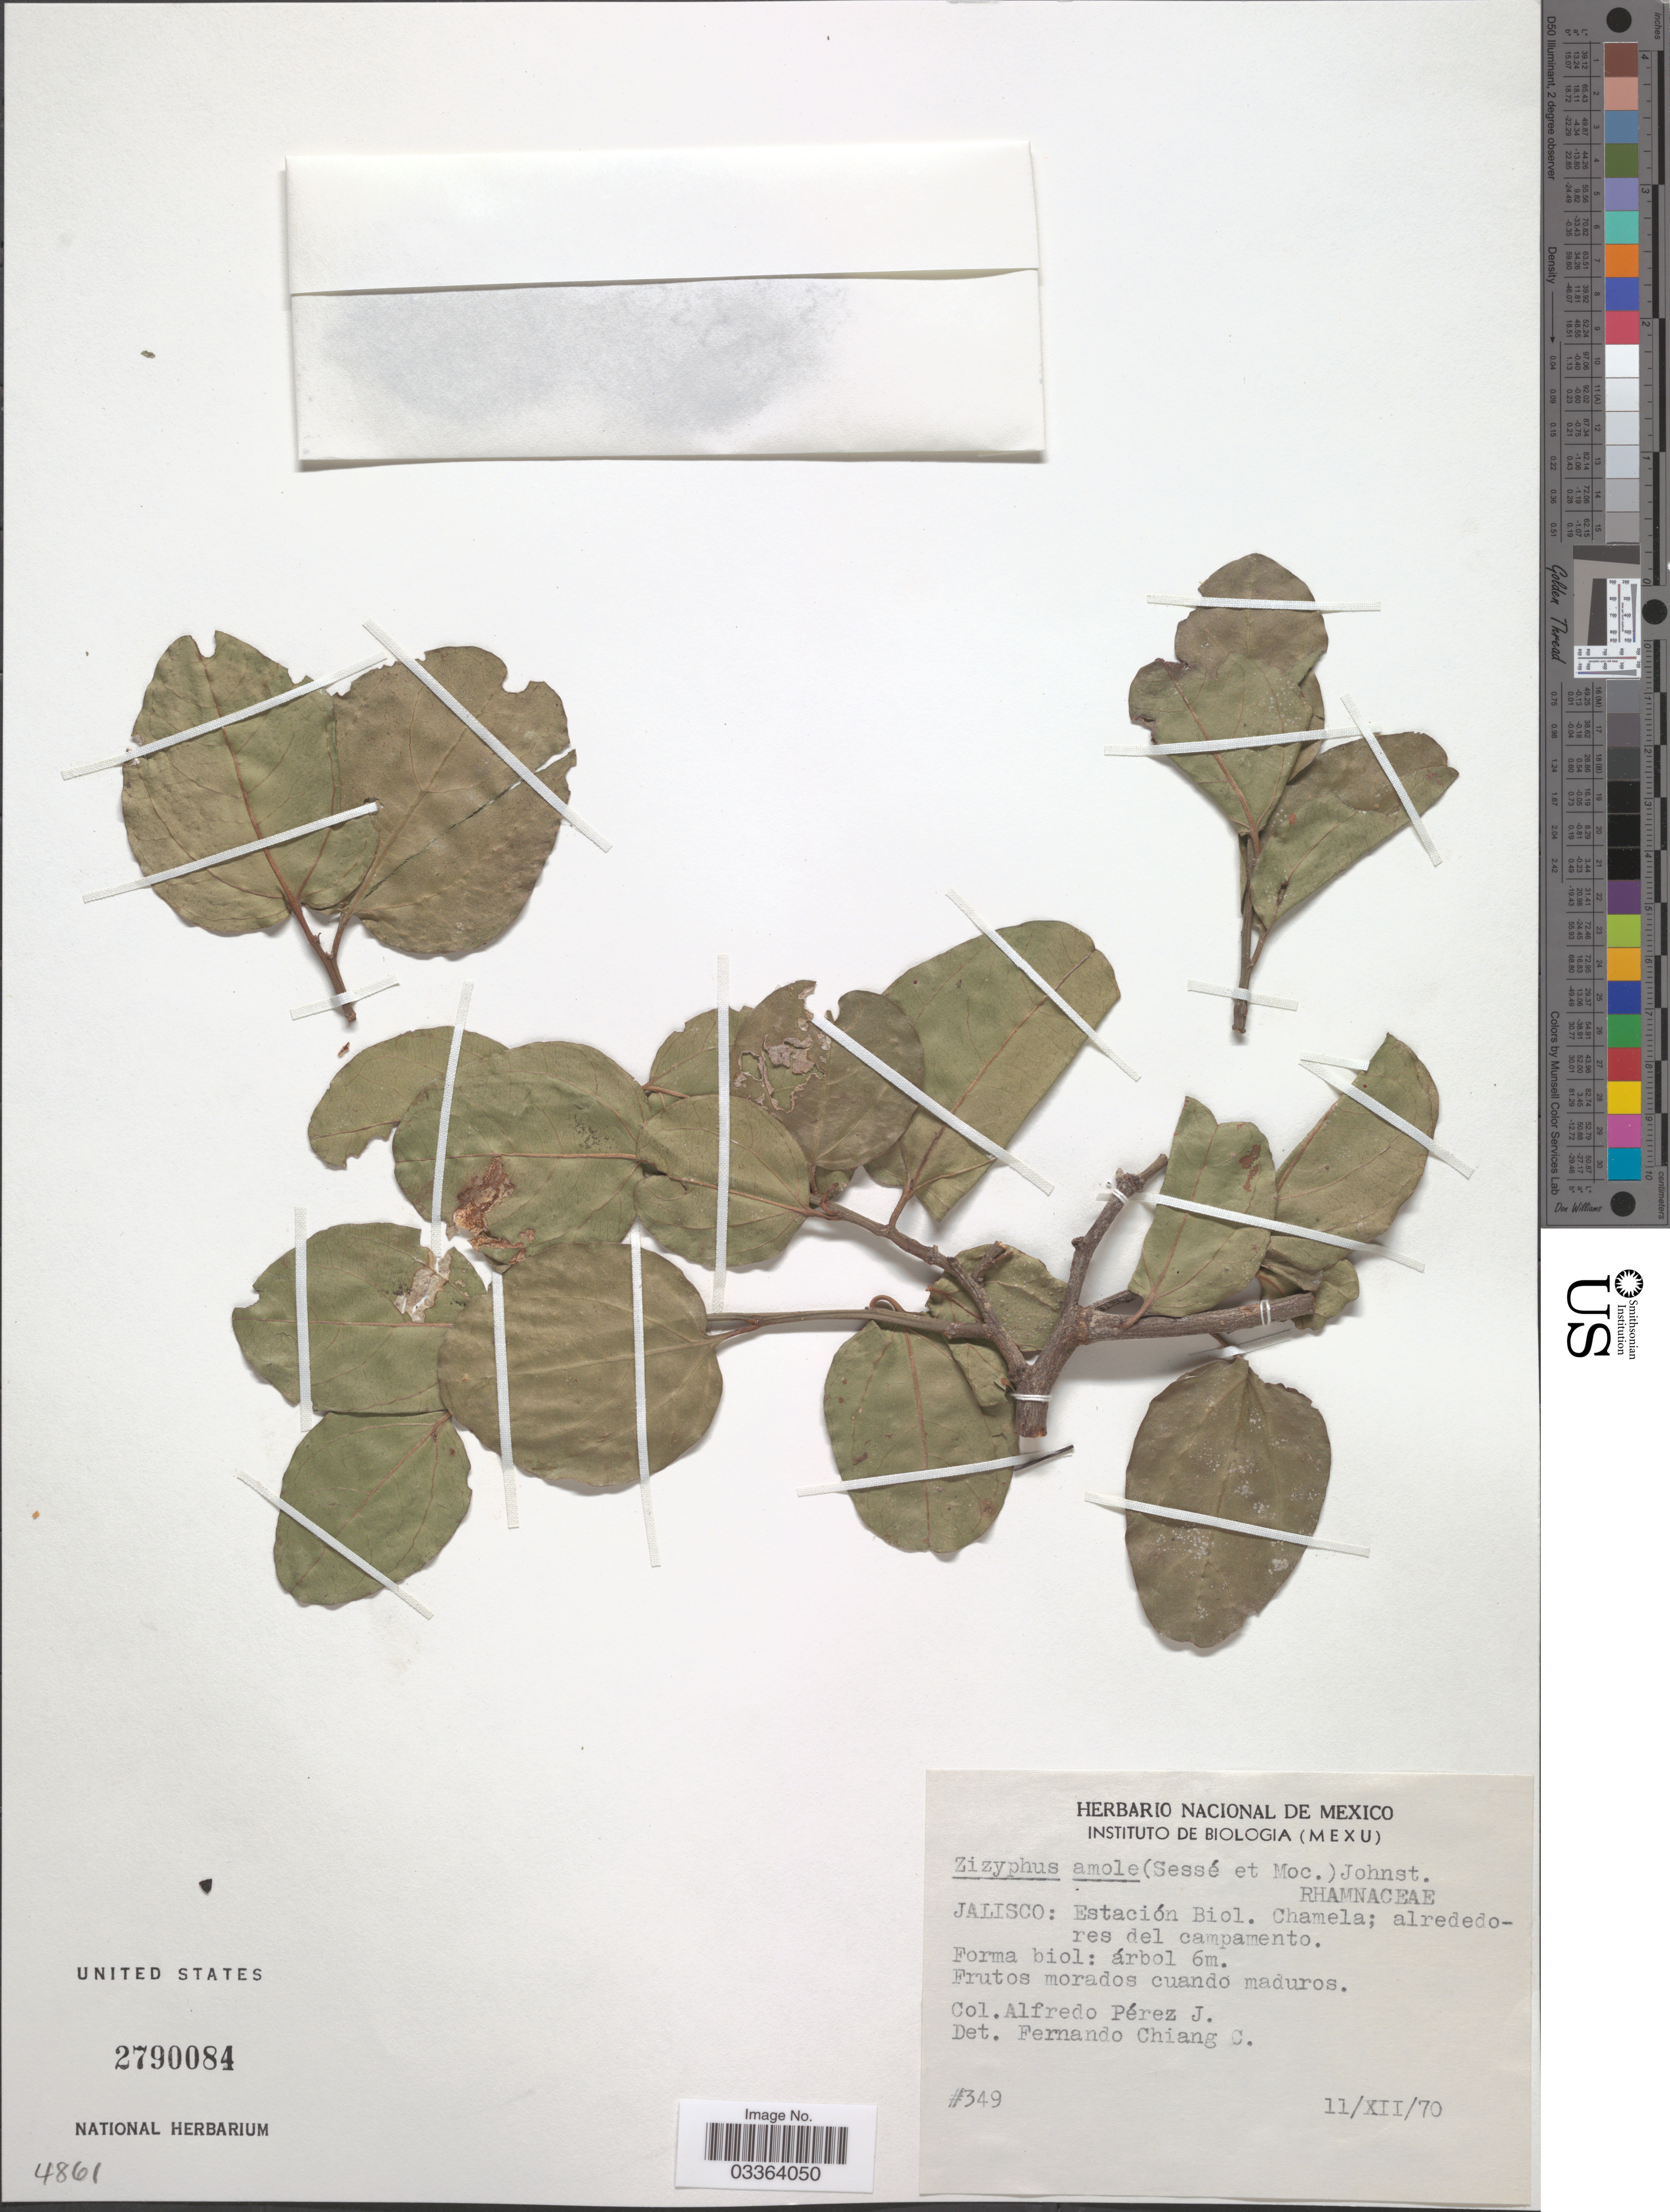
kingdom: Plantae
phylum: Tracheophyta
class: Magnoliopsida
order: Rosales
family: Rhamnaceae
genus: Sarcomphalus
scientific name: Sarcomphalus amole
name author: (Sessé & Moc.) Hauenschild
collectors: A. Pérez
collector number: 349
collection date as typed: Transcribed d/m/y: 11/12/70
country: Mexico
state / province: Jalisco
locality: Estación Biol. Chamela; alrededores del campamento.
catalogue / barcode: US 2790084